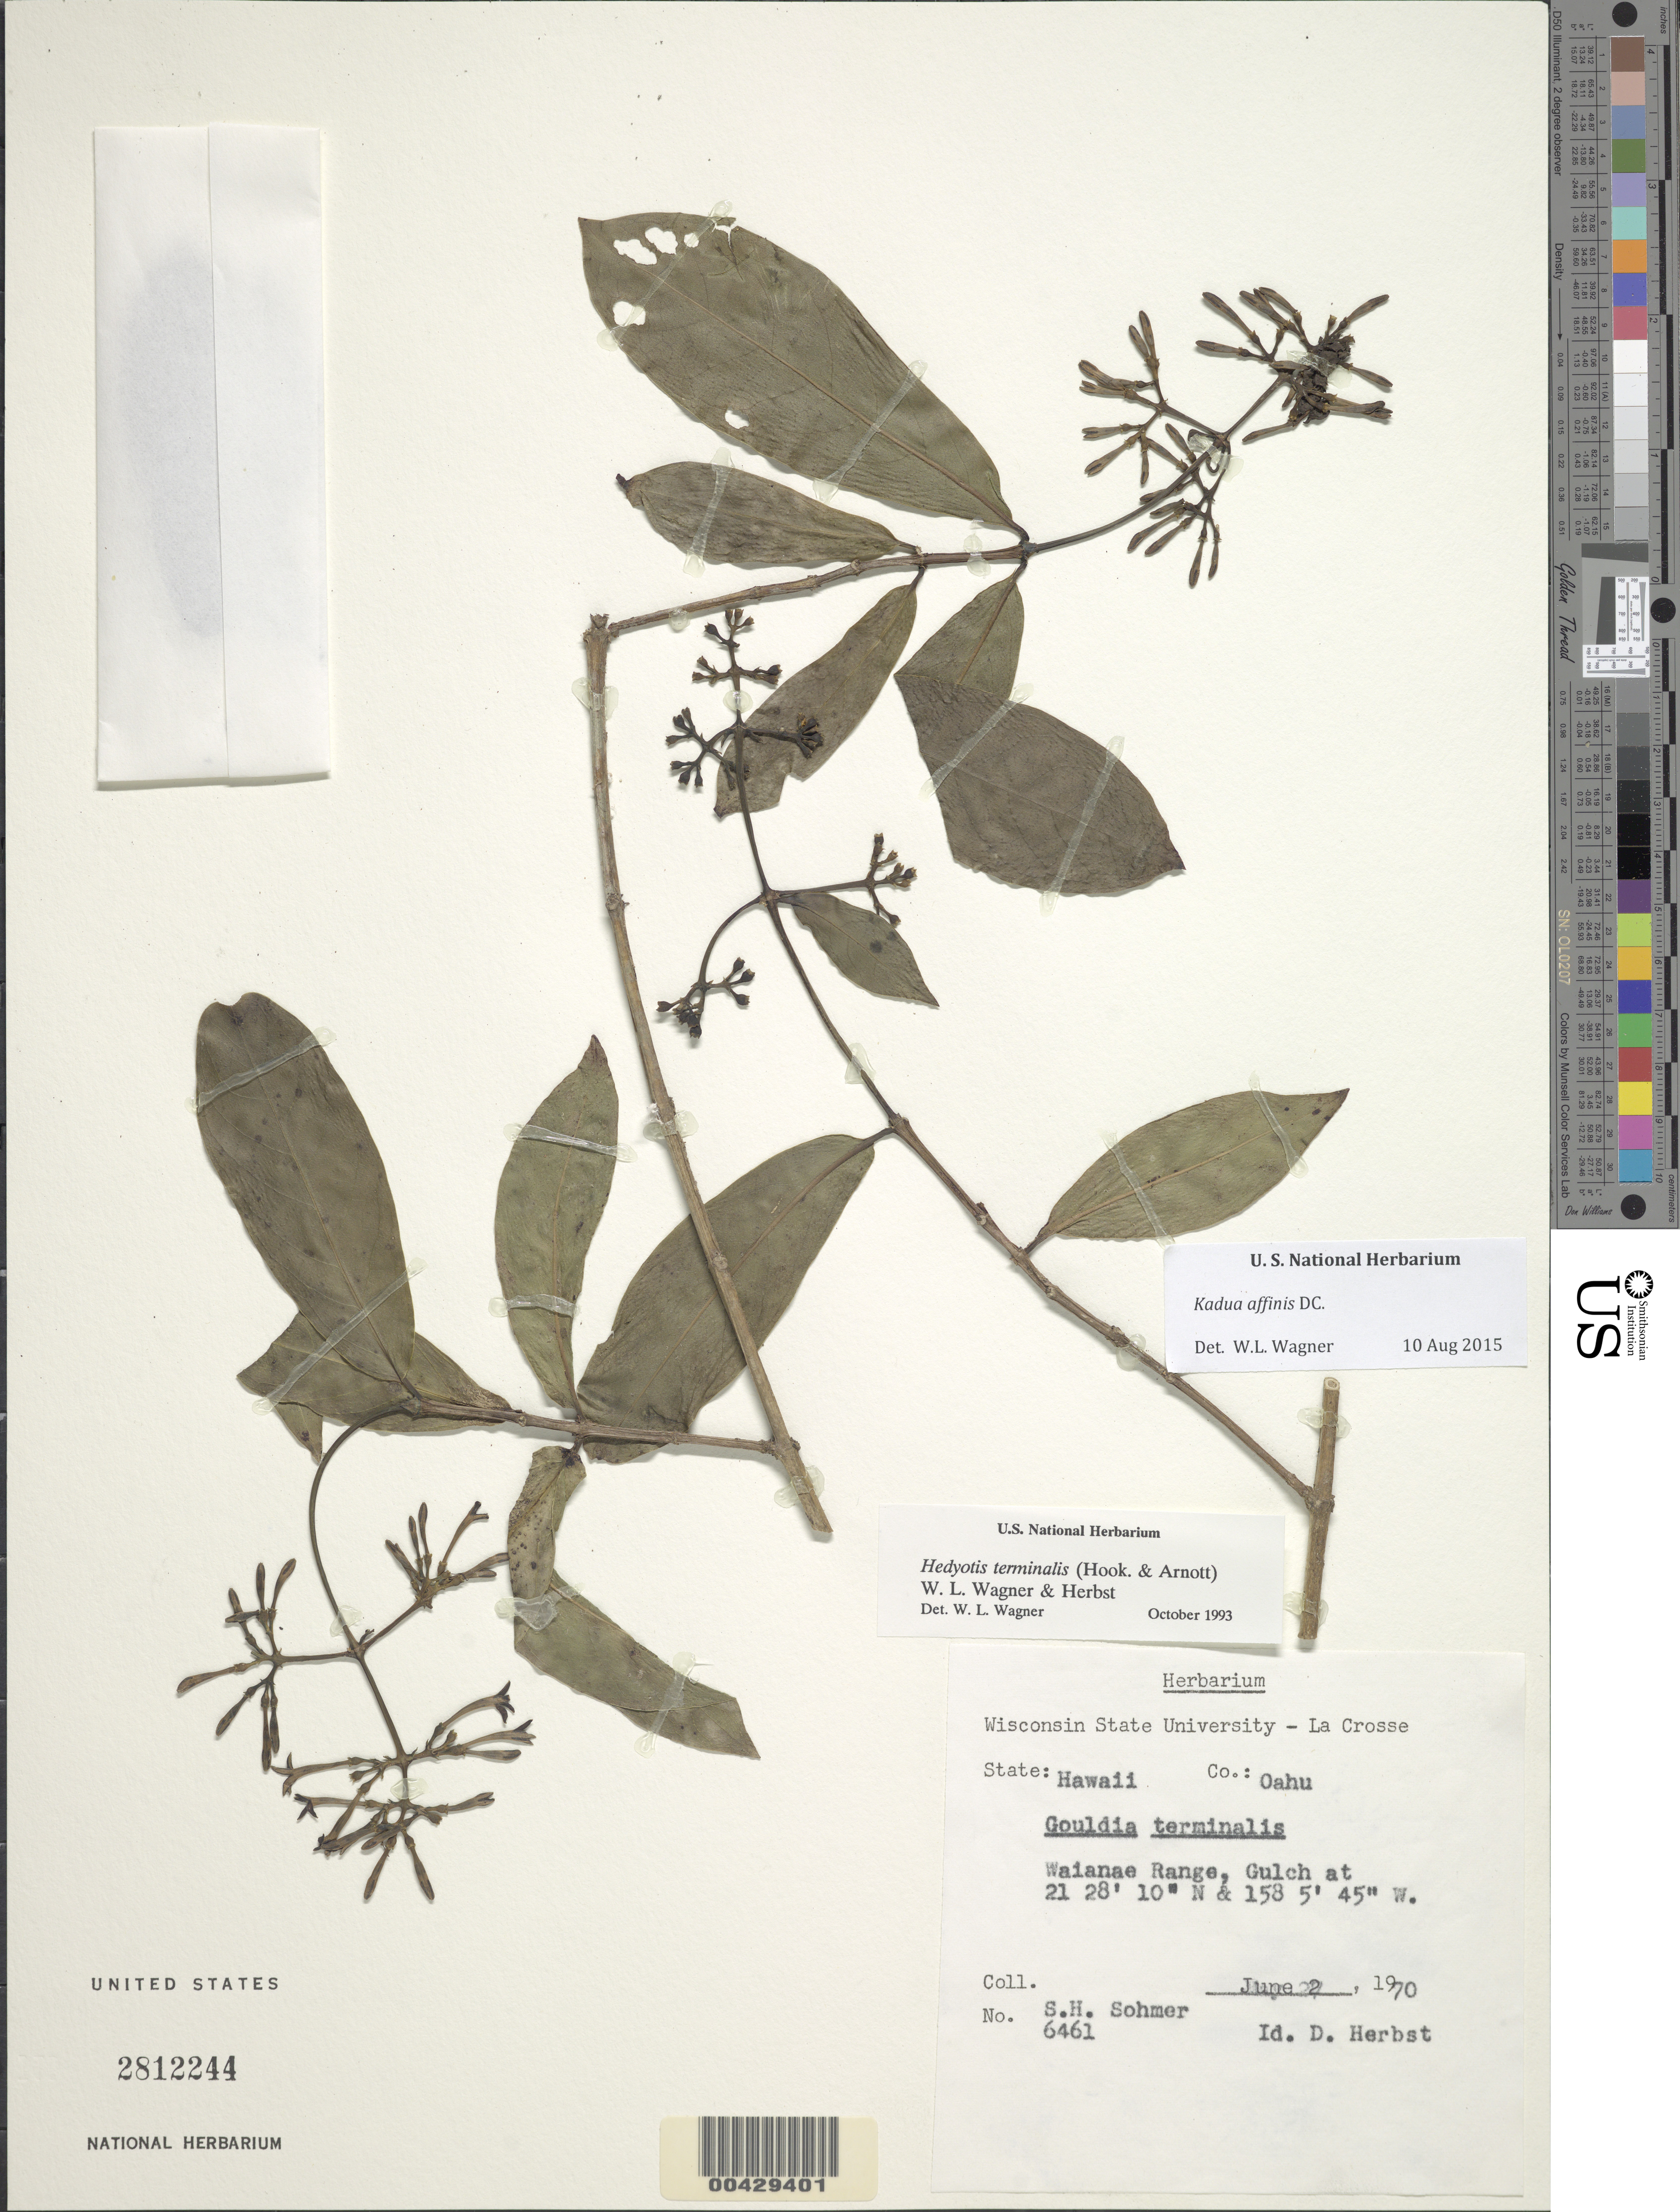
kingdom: Plantae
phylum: Tracheophyta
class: Magnoliopsida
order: Gentianales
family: Rubiaceae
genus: Kadua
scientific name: Kadua affinis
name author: DC.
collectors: S. H. Sohmer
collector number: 6461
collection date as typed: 22 Jun 1970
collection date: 1970-06-22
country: United States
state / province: Hawaii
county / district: Honolulu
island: Oahu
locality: Waianae Range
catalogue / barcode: US 2812244